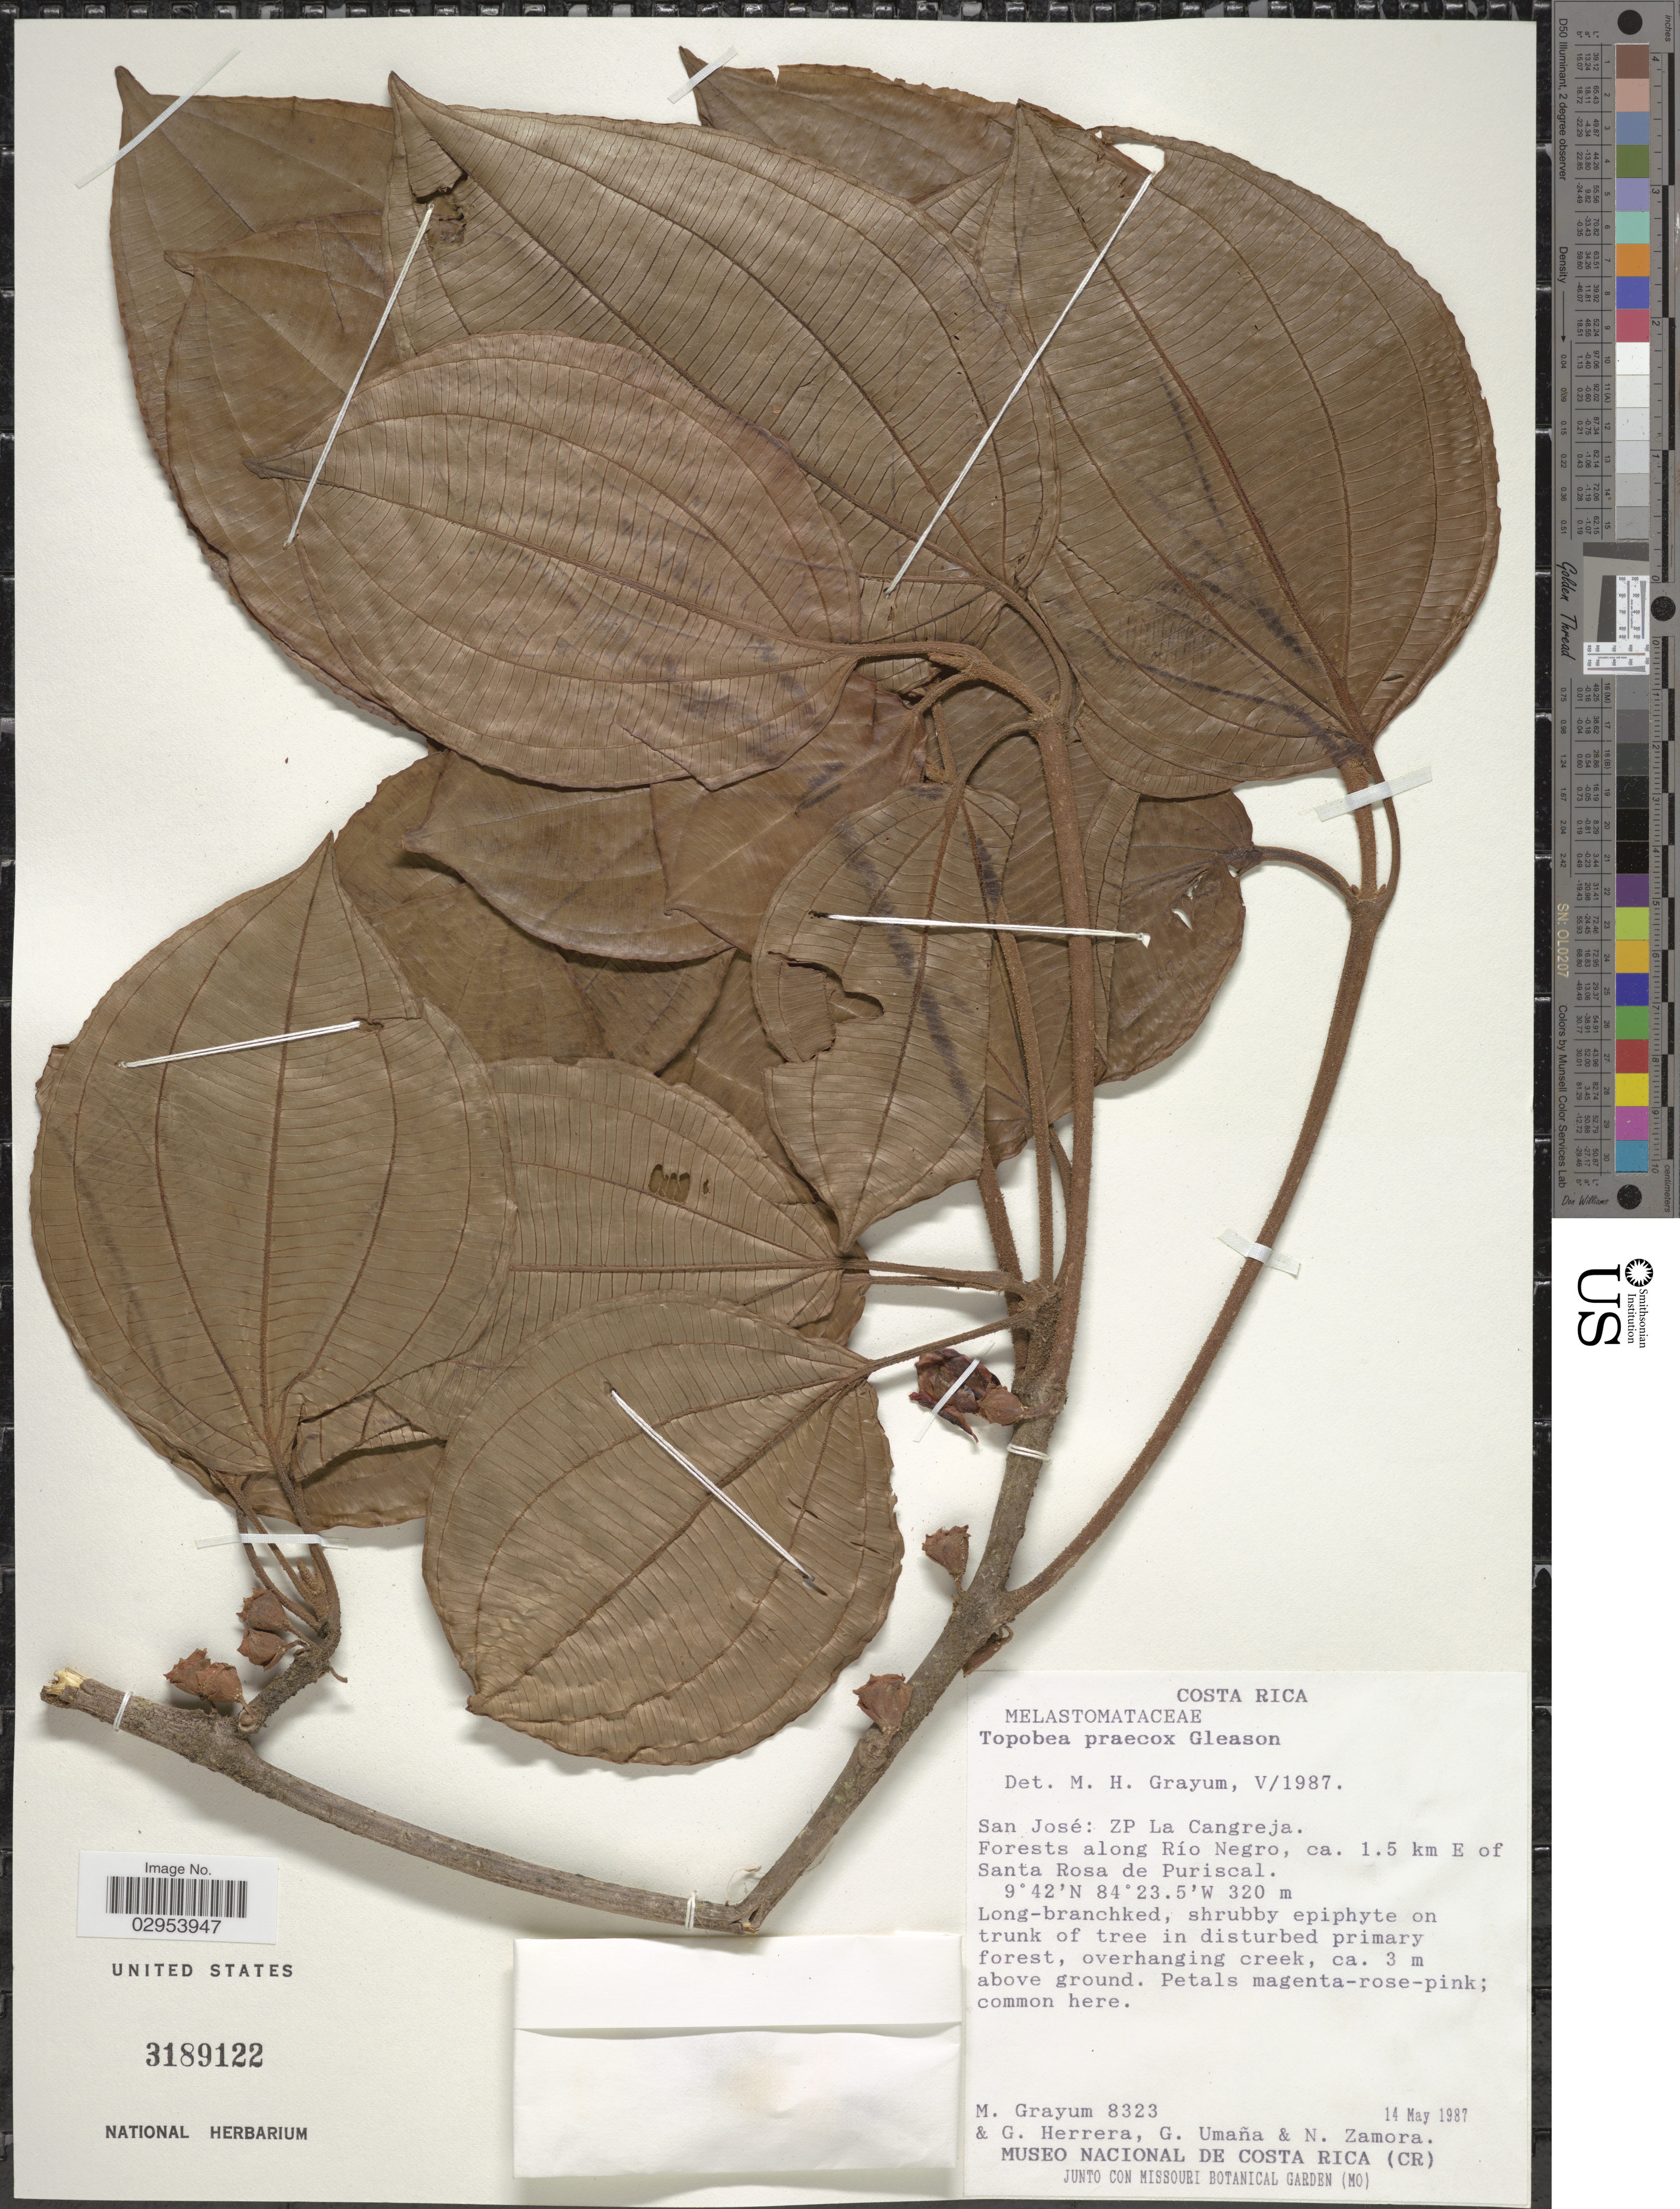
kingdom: Plantae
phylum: Tracheophyta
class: Magnoliopsida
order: Myrtales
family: Melastomataceae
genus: Topobea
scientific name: Topobea praecox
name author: Gleason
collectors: M. H. Grayum, G. Herrera, G. Umana & N. Zamora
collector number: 8323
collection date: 1987-05-14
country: Costa Rica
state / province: San José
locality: ZP La Cangreja. Forests along Río Negro, ca. 1.5 km E of Santa Rosa de Puriscal.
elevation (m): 320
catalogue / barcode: US 3189122